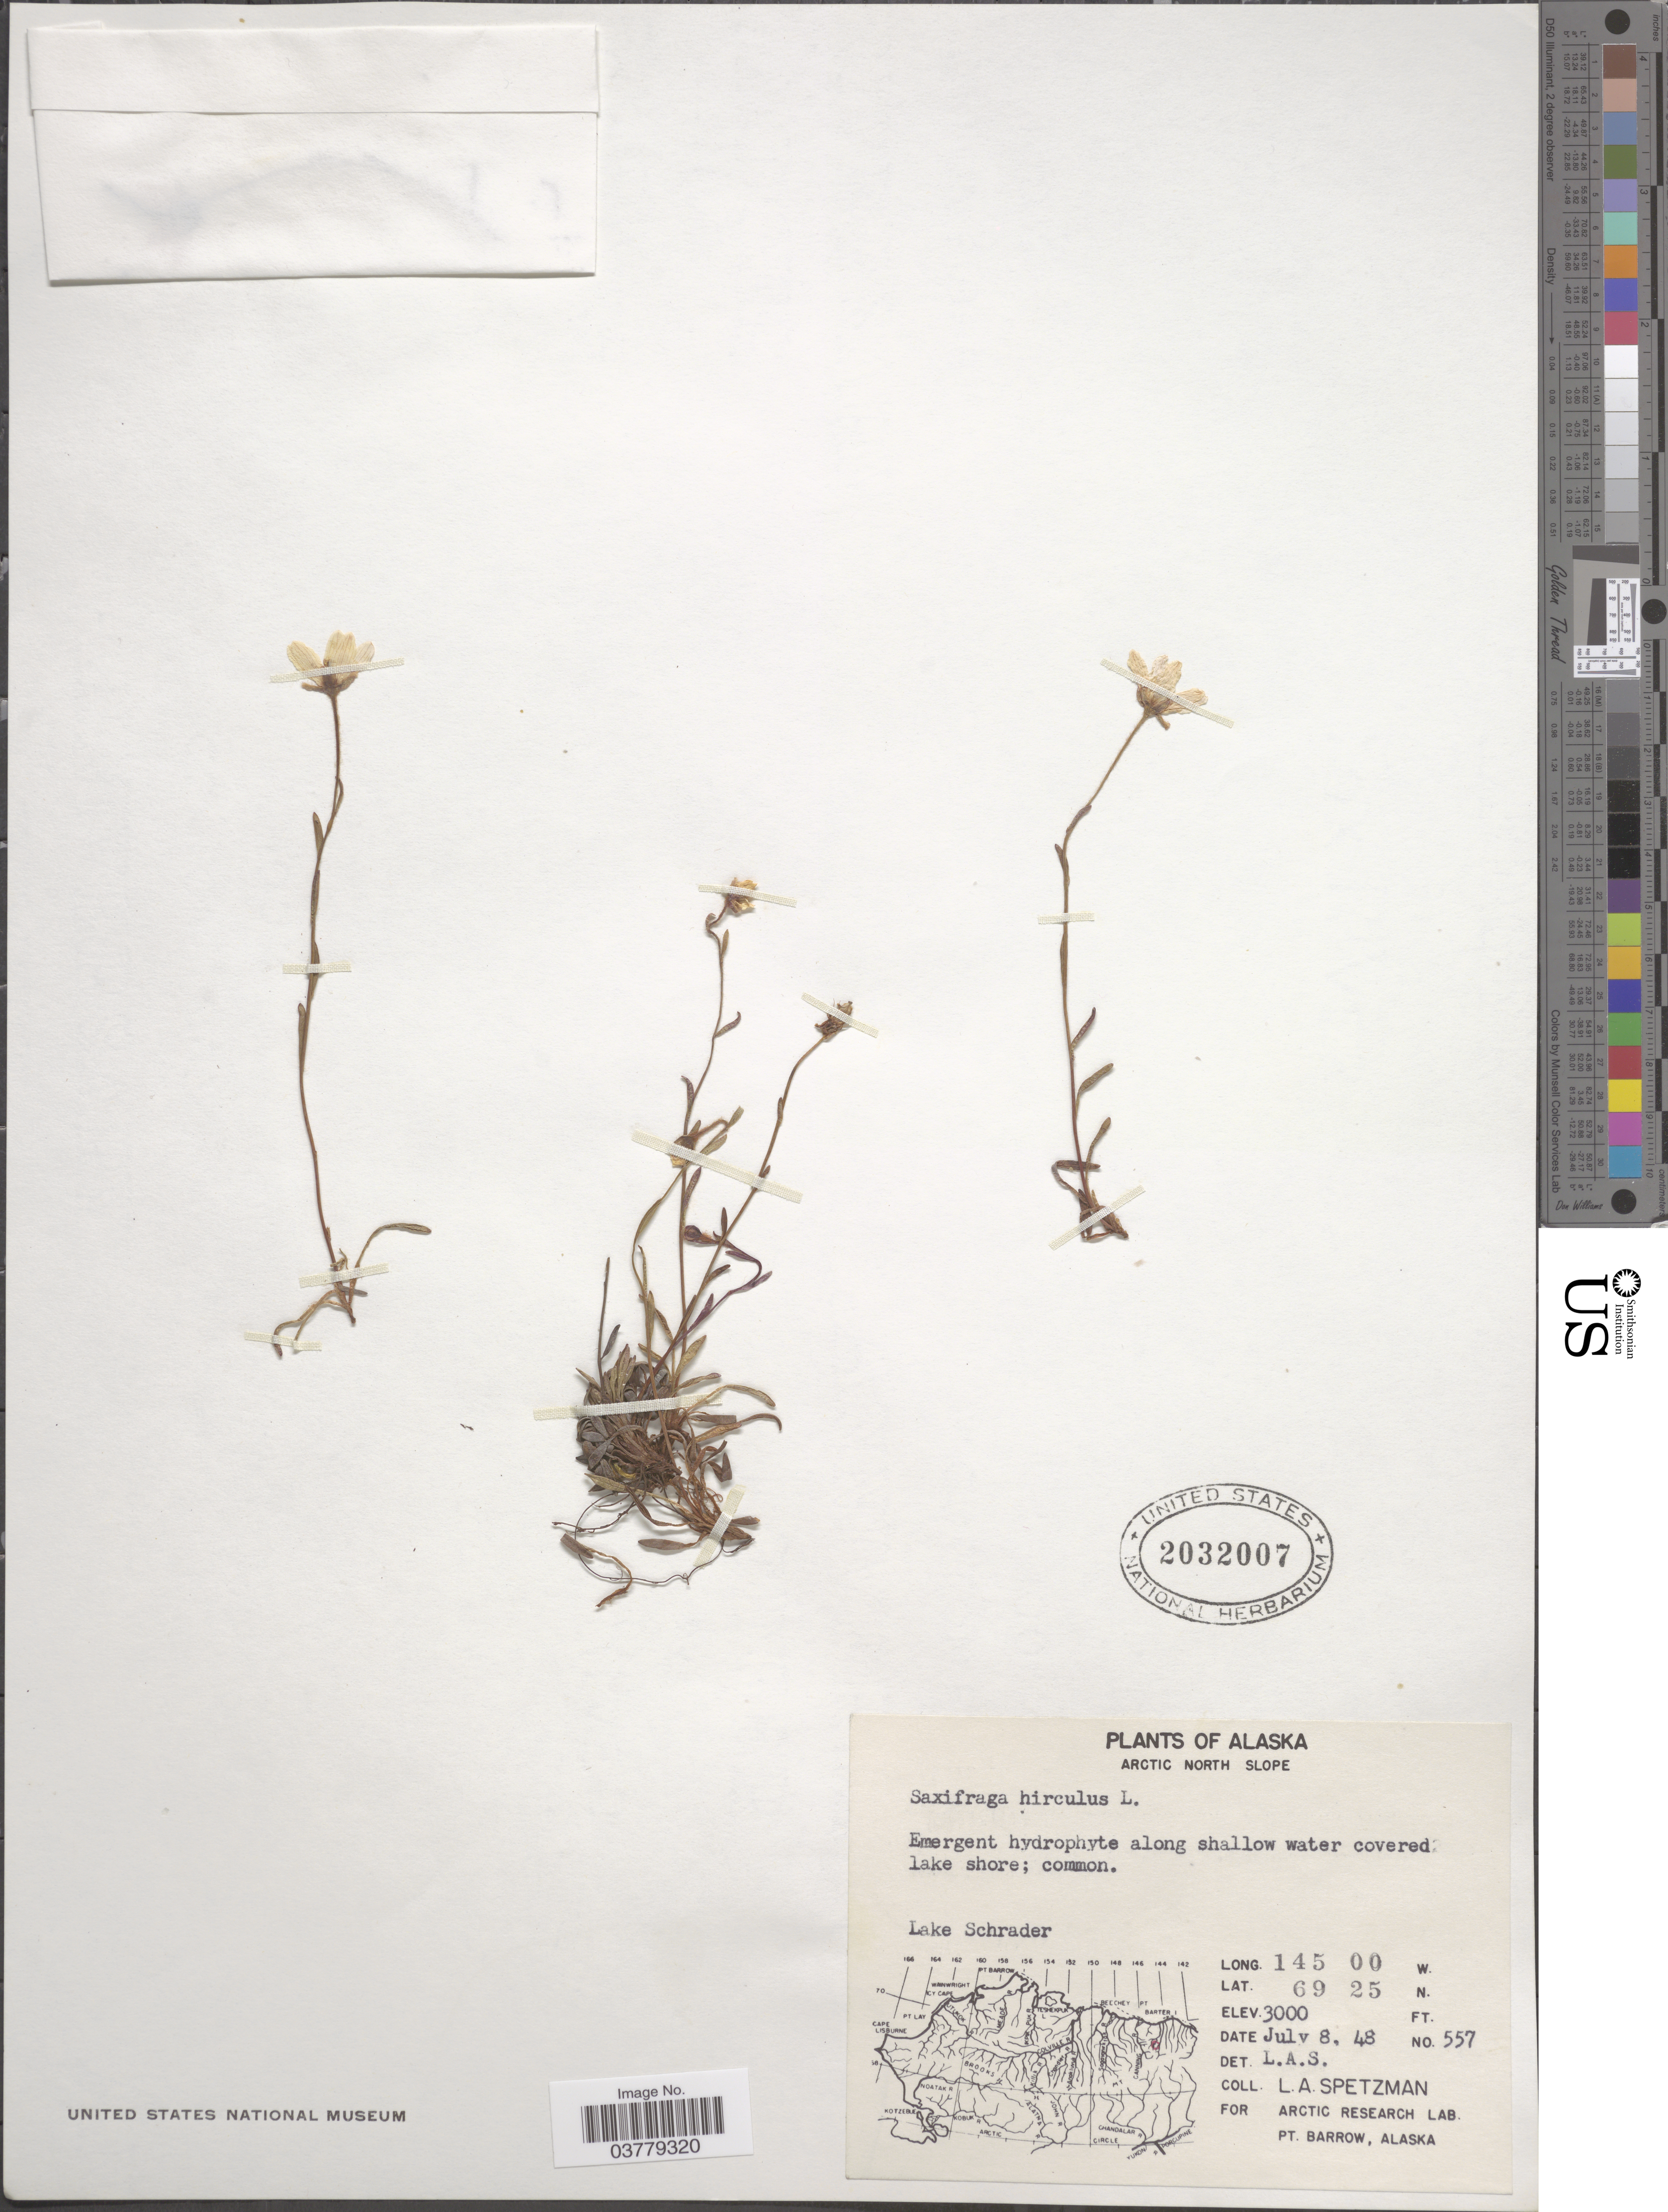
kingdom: Plantae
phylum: Tracheophyta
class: Magnoliopsida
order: Saxifragales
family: Saxifragaceae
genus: Saxifraga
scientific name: Saxifraga hirculus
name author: L.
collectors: L. Spetzman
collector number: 557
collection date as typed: Transcribed d/m/y: 8/7/48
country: United States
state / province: Alaska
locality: Arctic North Slope. Lake Schrader.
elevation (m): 914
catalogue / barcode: US 2032007